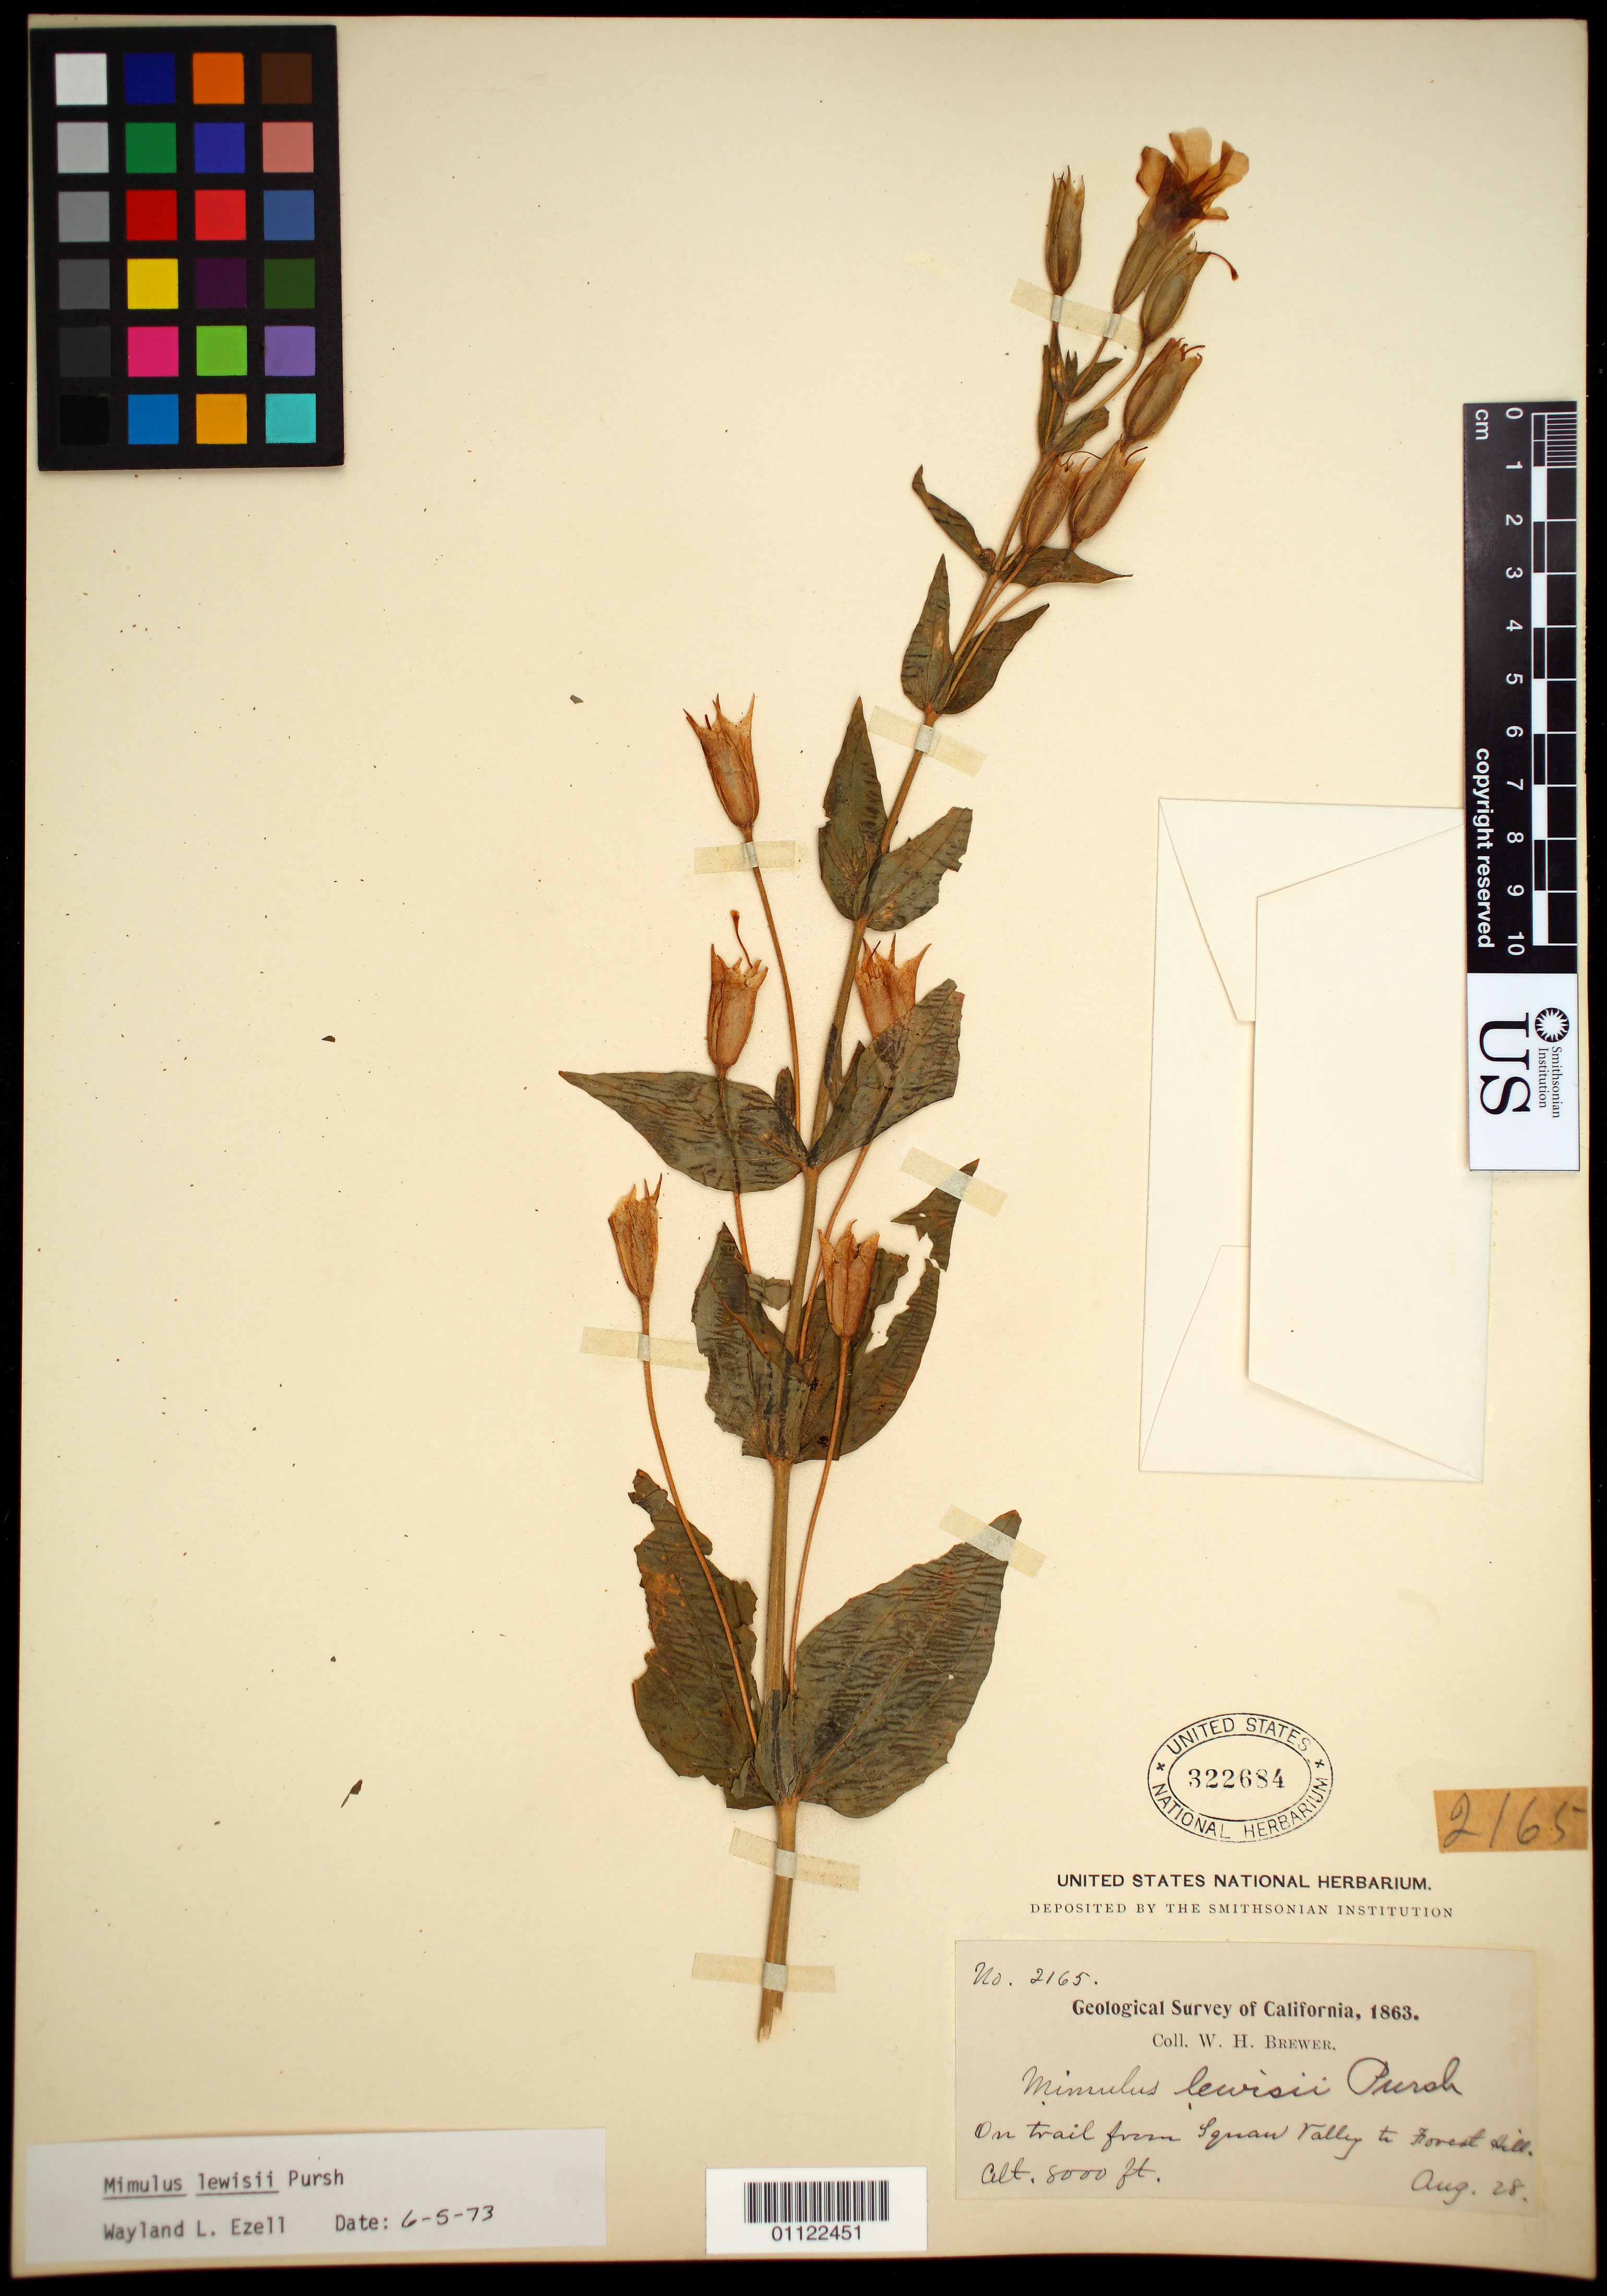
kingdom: Plantae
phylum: Tracheophyta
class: Magnoliopsida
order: Lamiales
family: Phrymaceae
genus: Mimulus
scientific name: Mimulus lewisii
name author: Pursh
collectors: W. H. Brewer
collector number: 2165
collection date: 1863-08-28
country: United States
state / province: California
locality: On trail fromSquan Valley to Forest Hill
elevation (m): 2438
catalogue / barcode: US 322684